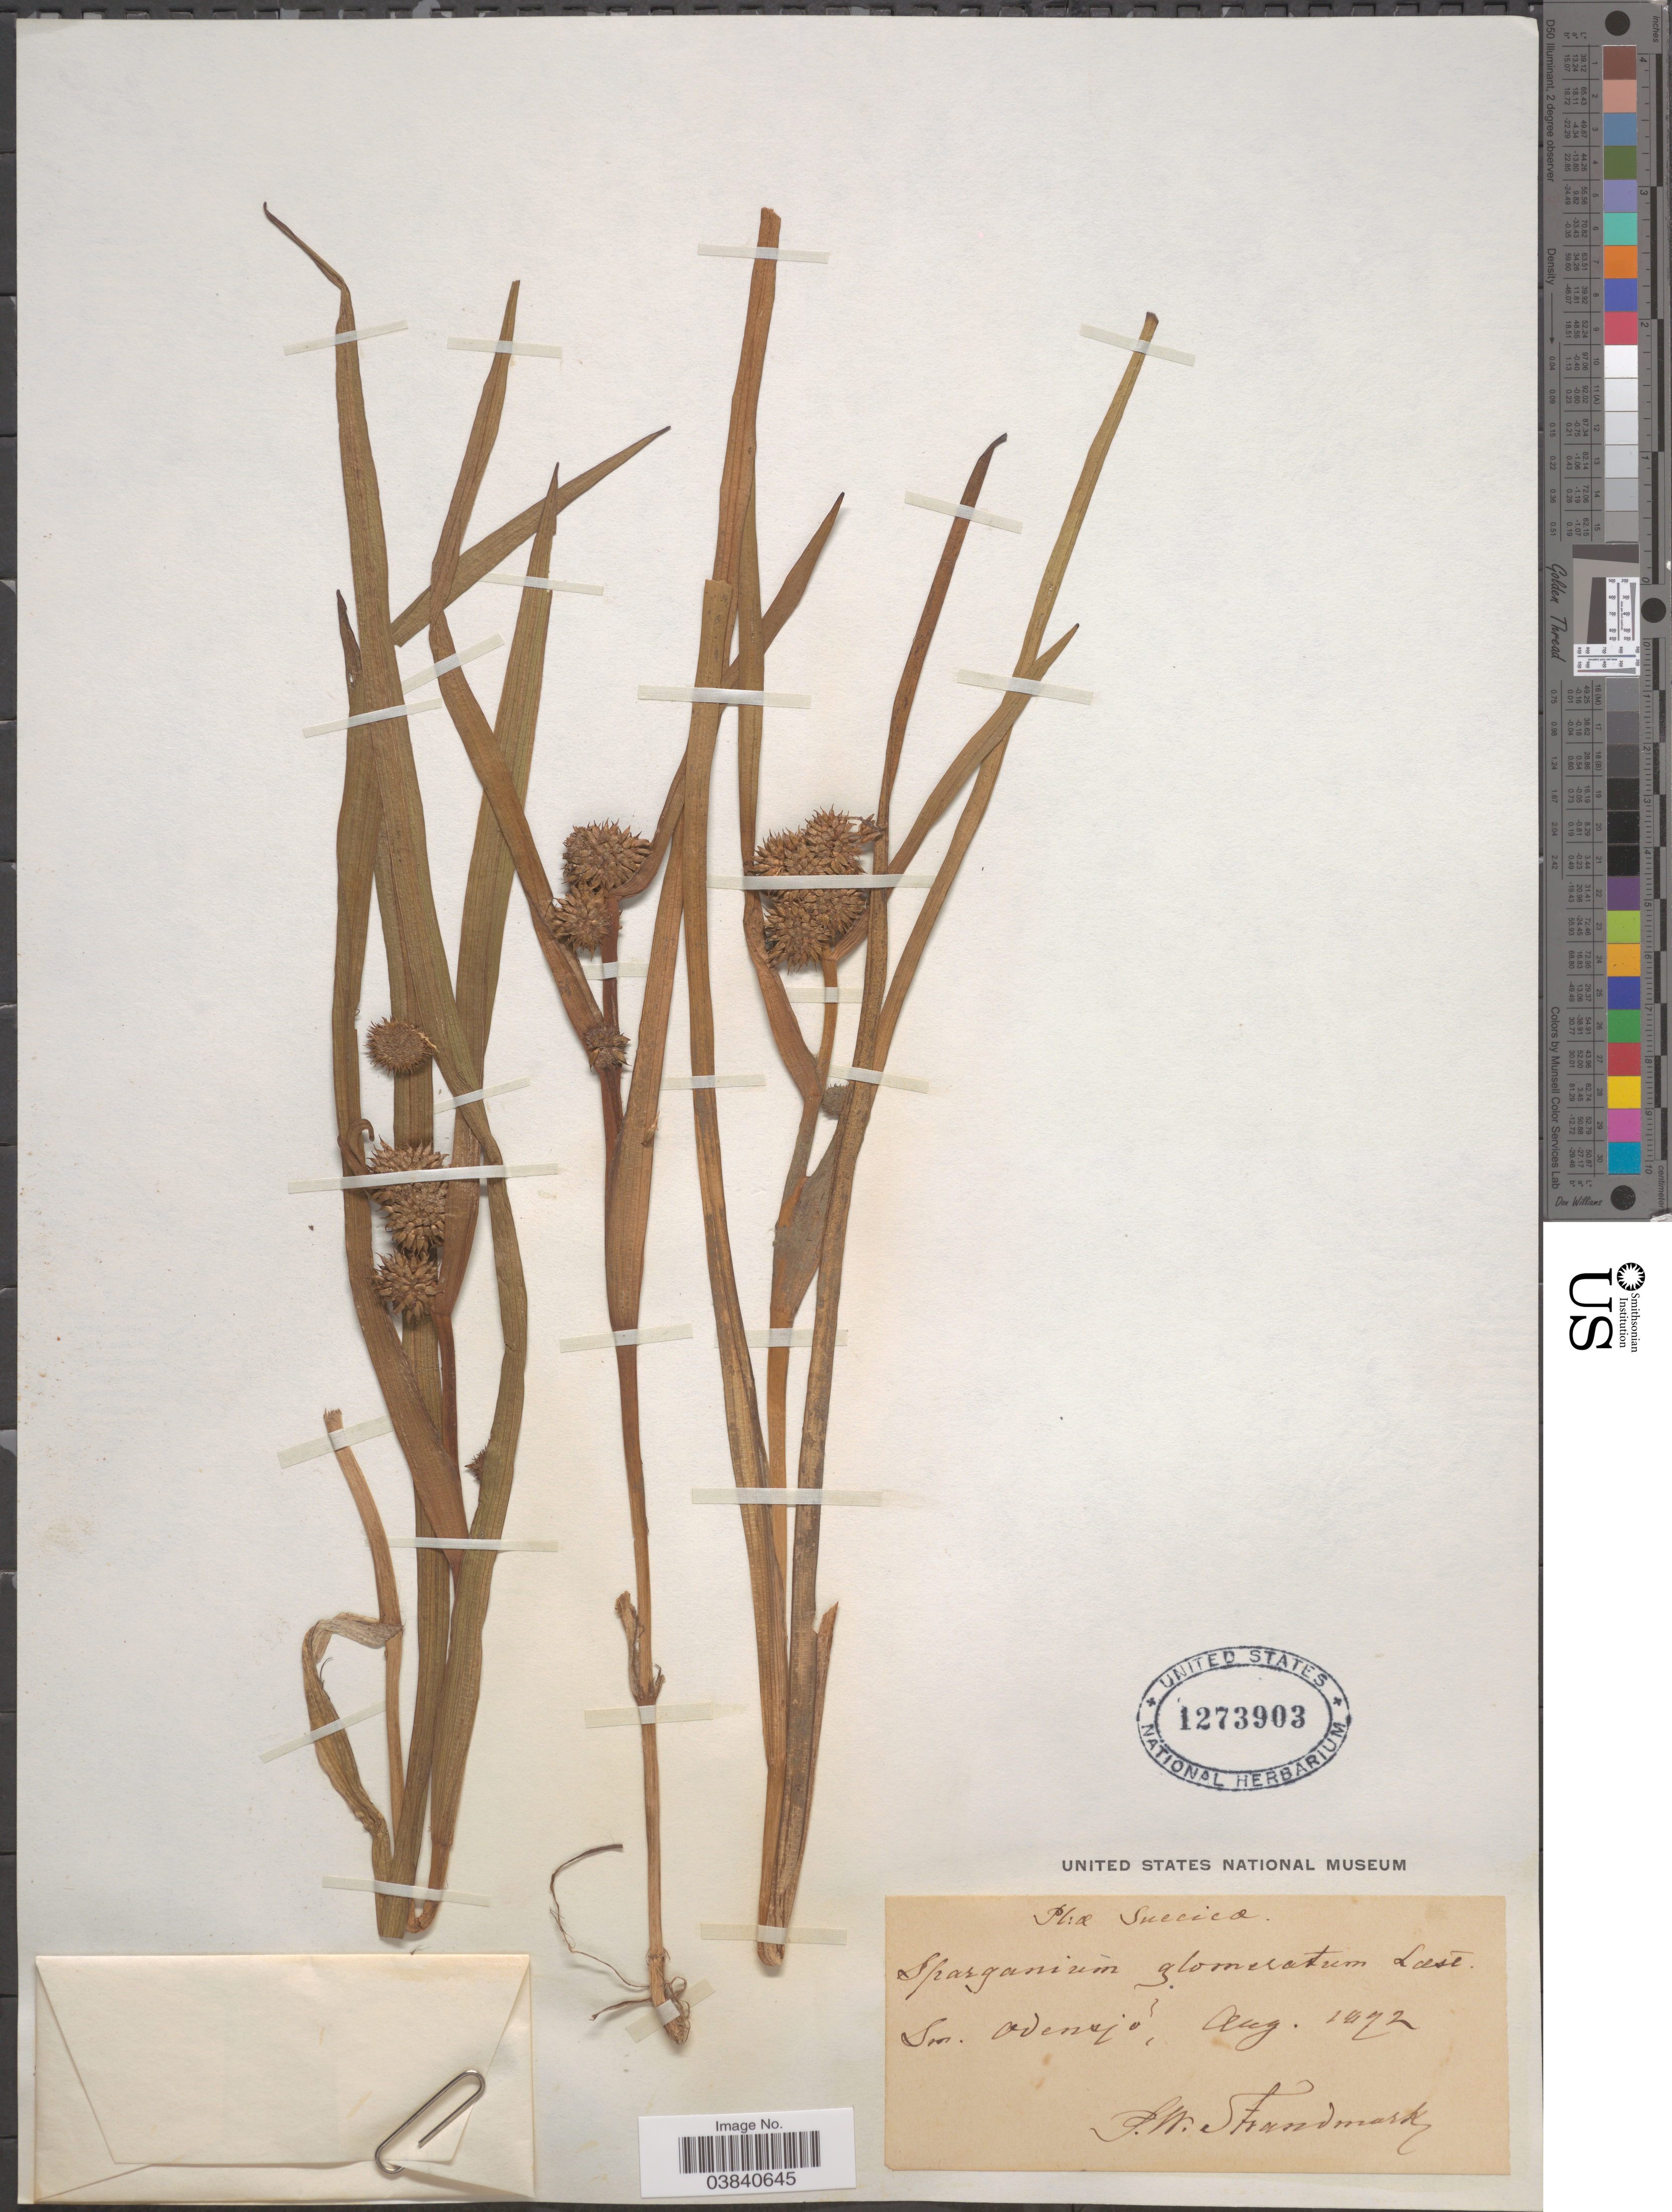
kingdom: Plantae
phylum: Tracheophyta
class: Liliopsida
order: Poales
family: Typhaceae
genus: Sparganium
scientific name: Sparganium glomeratum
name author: (Laest. ex Beurl.) Beurl.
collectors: P. Strandmark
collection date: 1992-08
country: Sweden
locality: Suecica. Sm. Odensjo.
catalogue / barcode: US 1273903